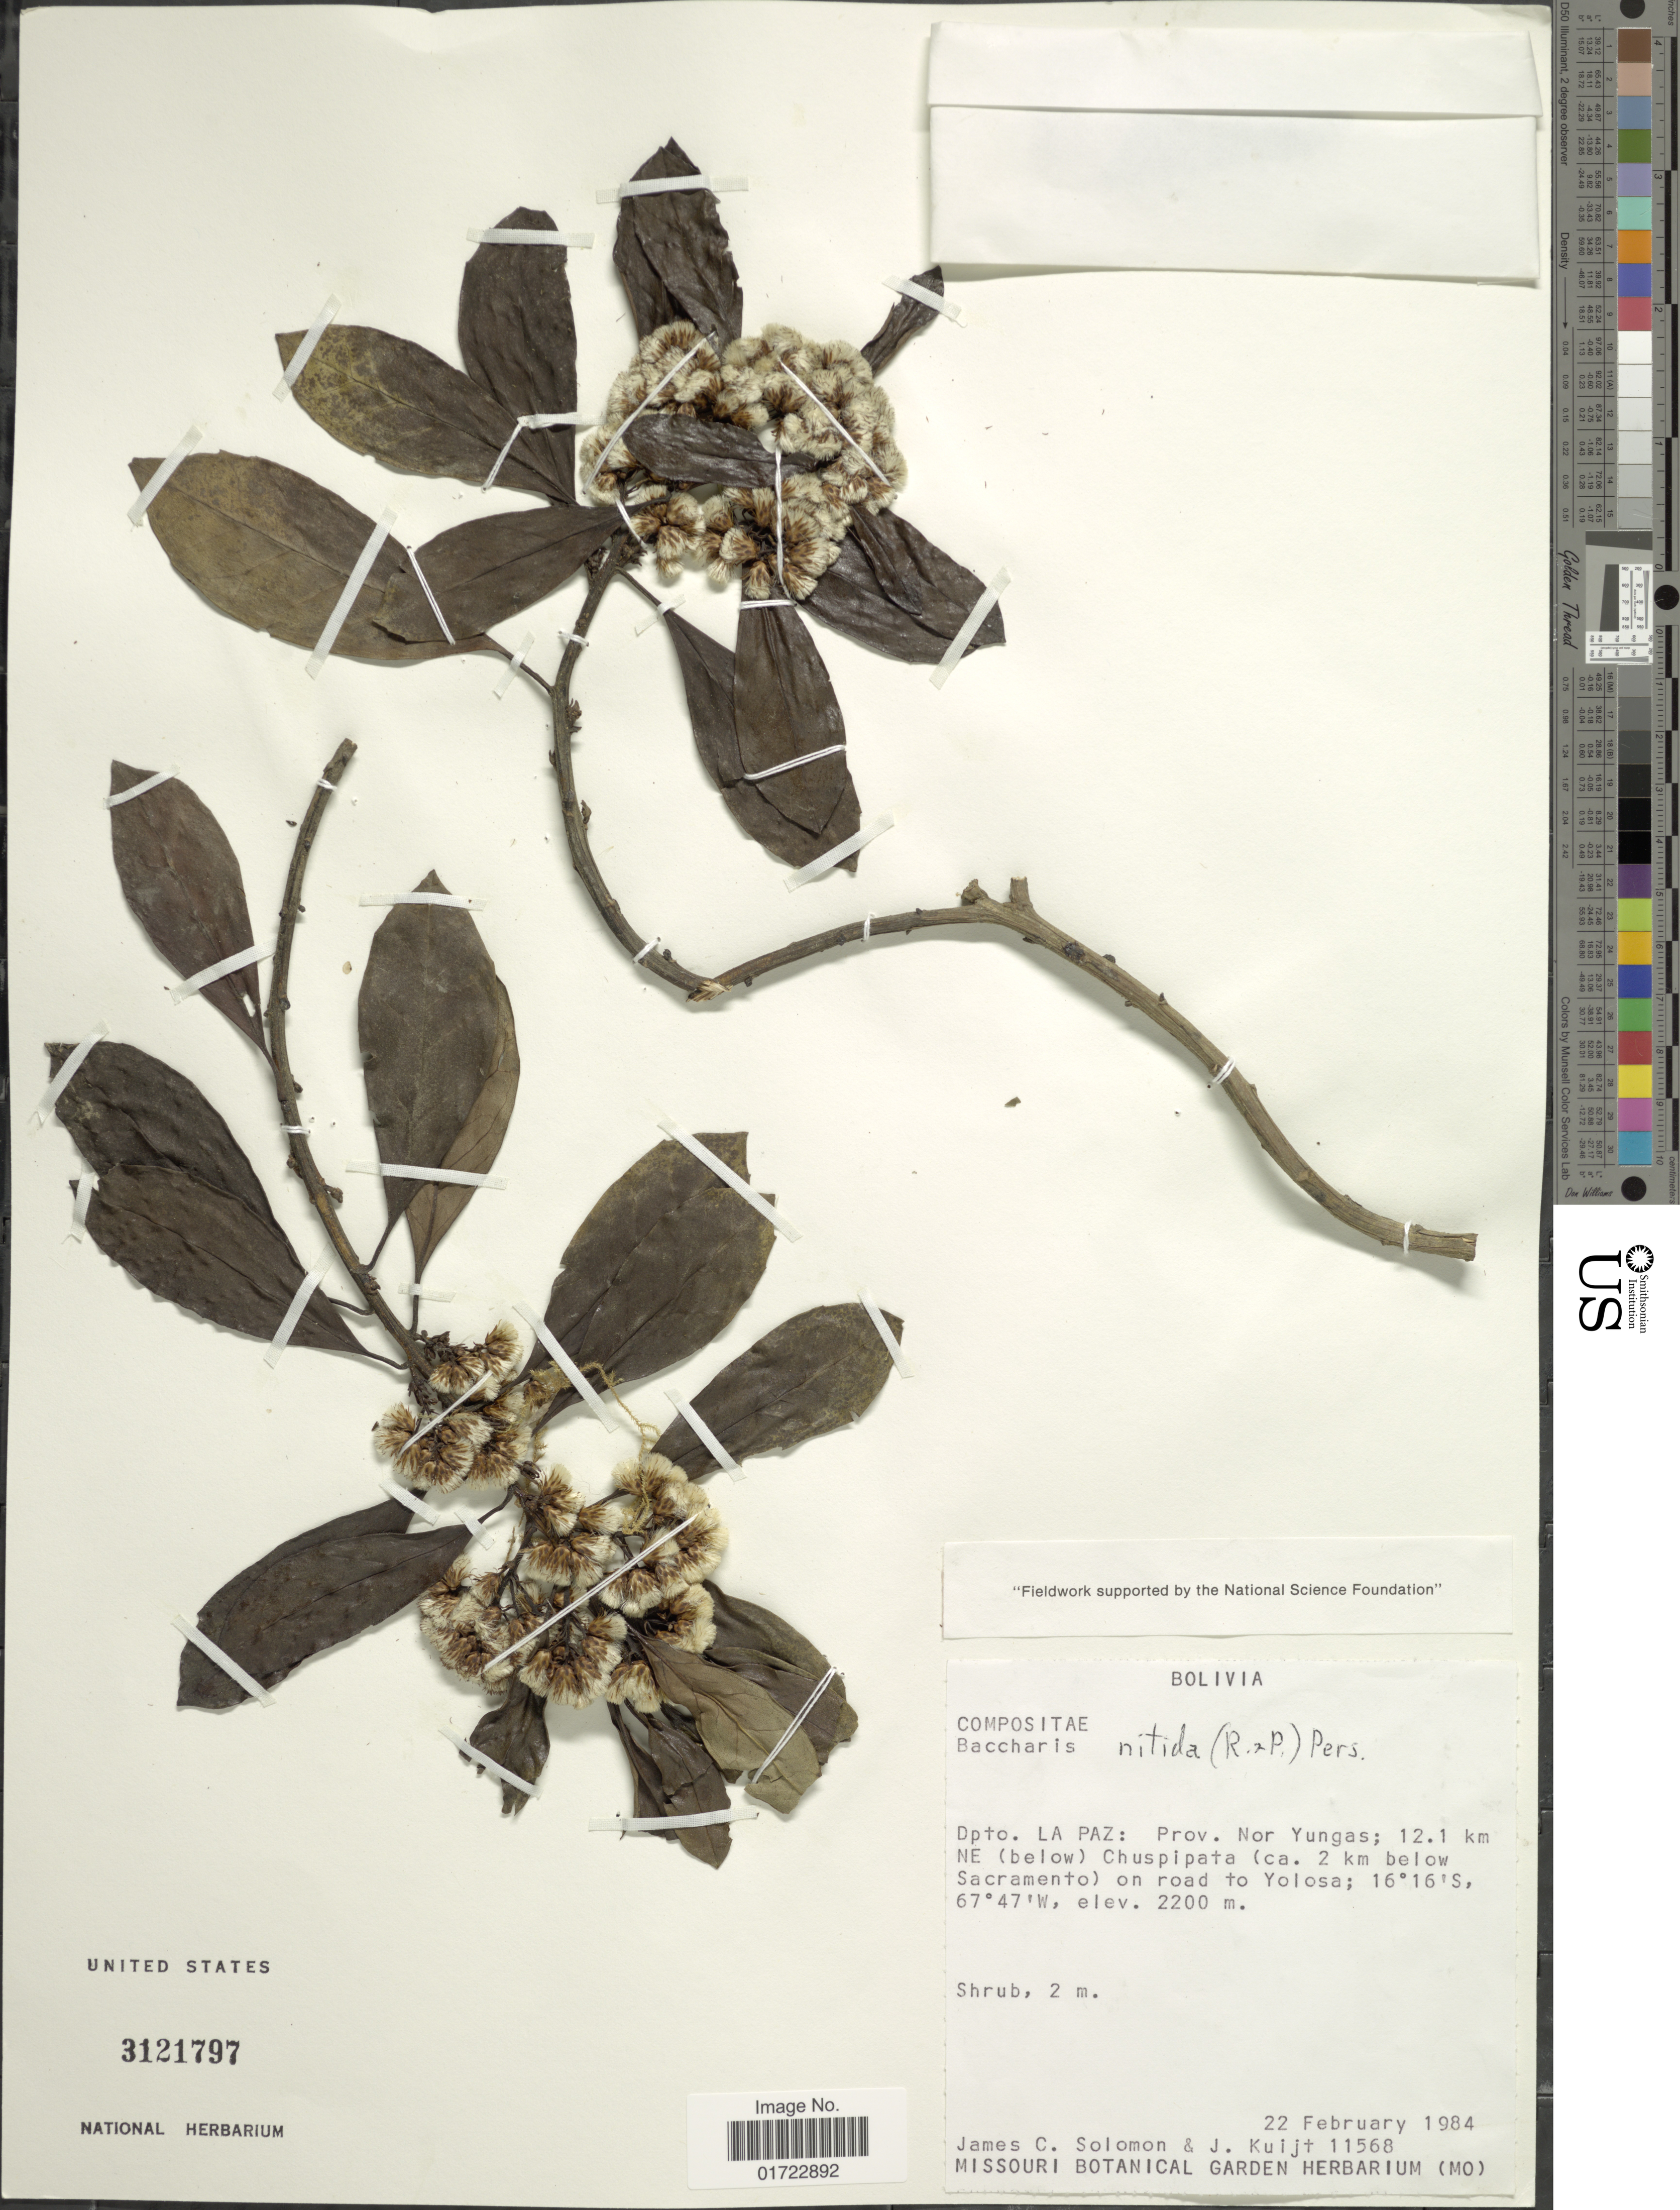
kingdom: Plantae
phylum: Tracheophyta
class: Magnoliopsida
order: Asterales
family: Asteraceae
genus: Baccharis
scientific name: Baccharis nitida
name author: (Ruiz & Pav.) Pers.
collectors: J. C. Solomon & J. Kuijt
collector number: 11568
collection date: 1984-02-22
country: Bolivia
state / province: La Paz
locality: Prov. Nor Yungas; 12.1 km NE (below) Chusipata (ca. 2 km below Sacramento) on road to Yolosa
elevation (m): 2200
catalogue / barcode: US 3121797